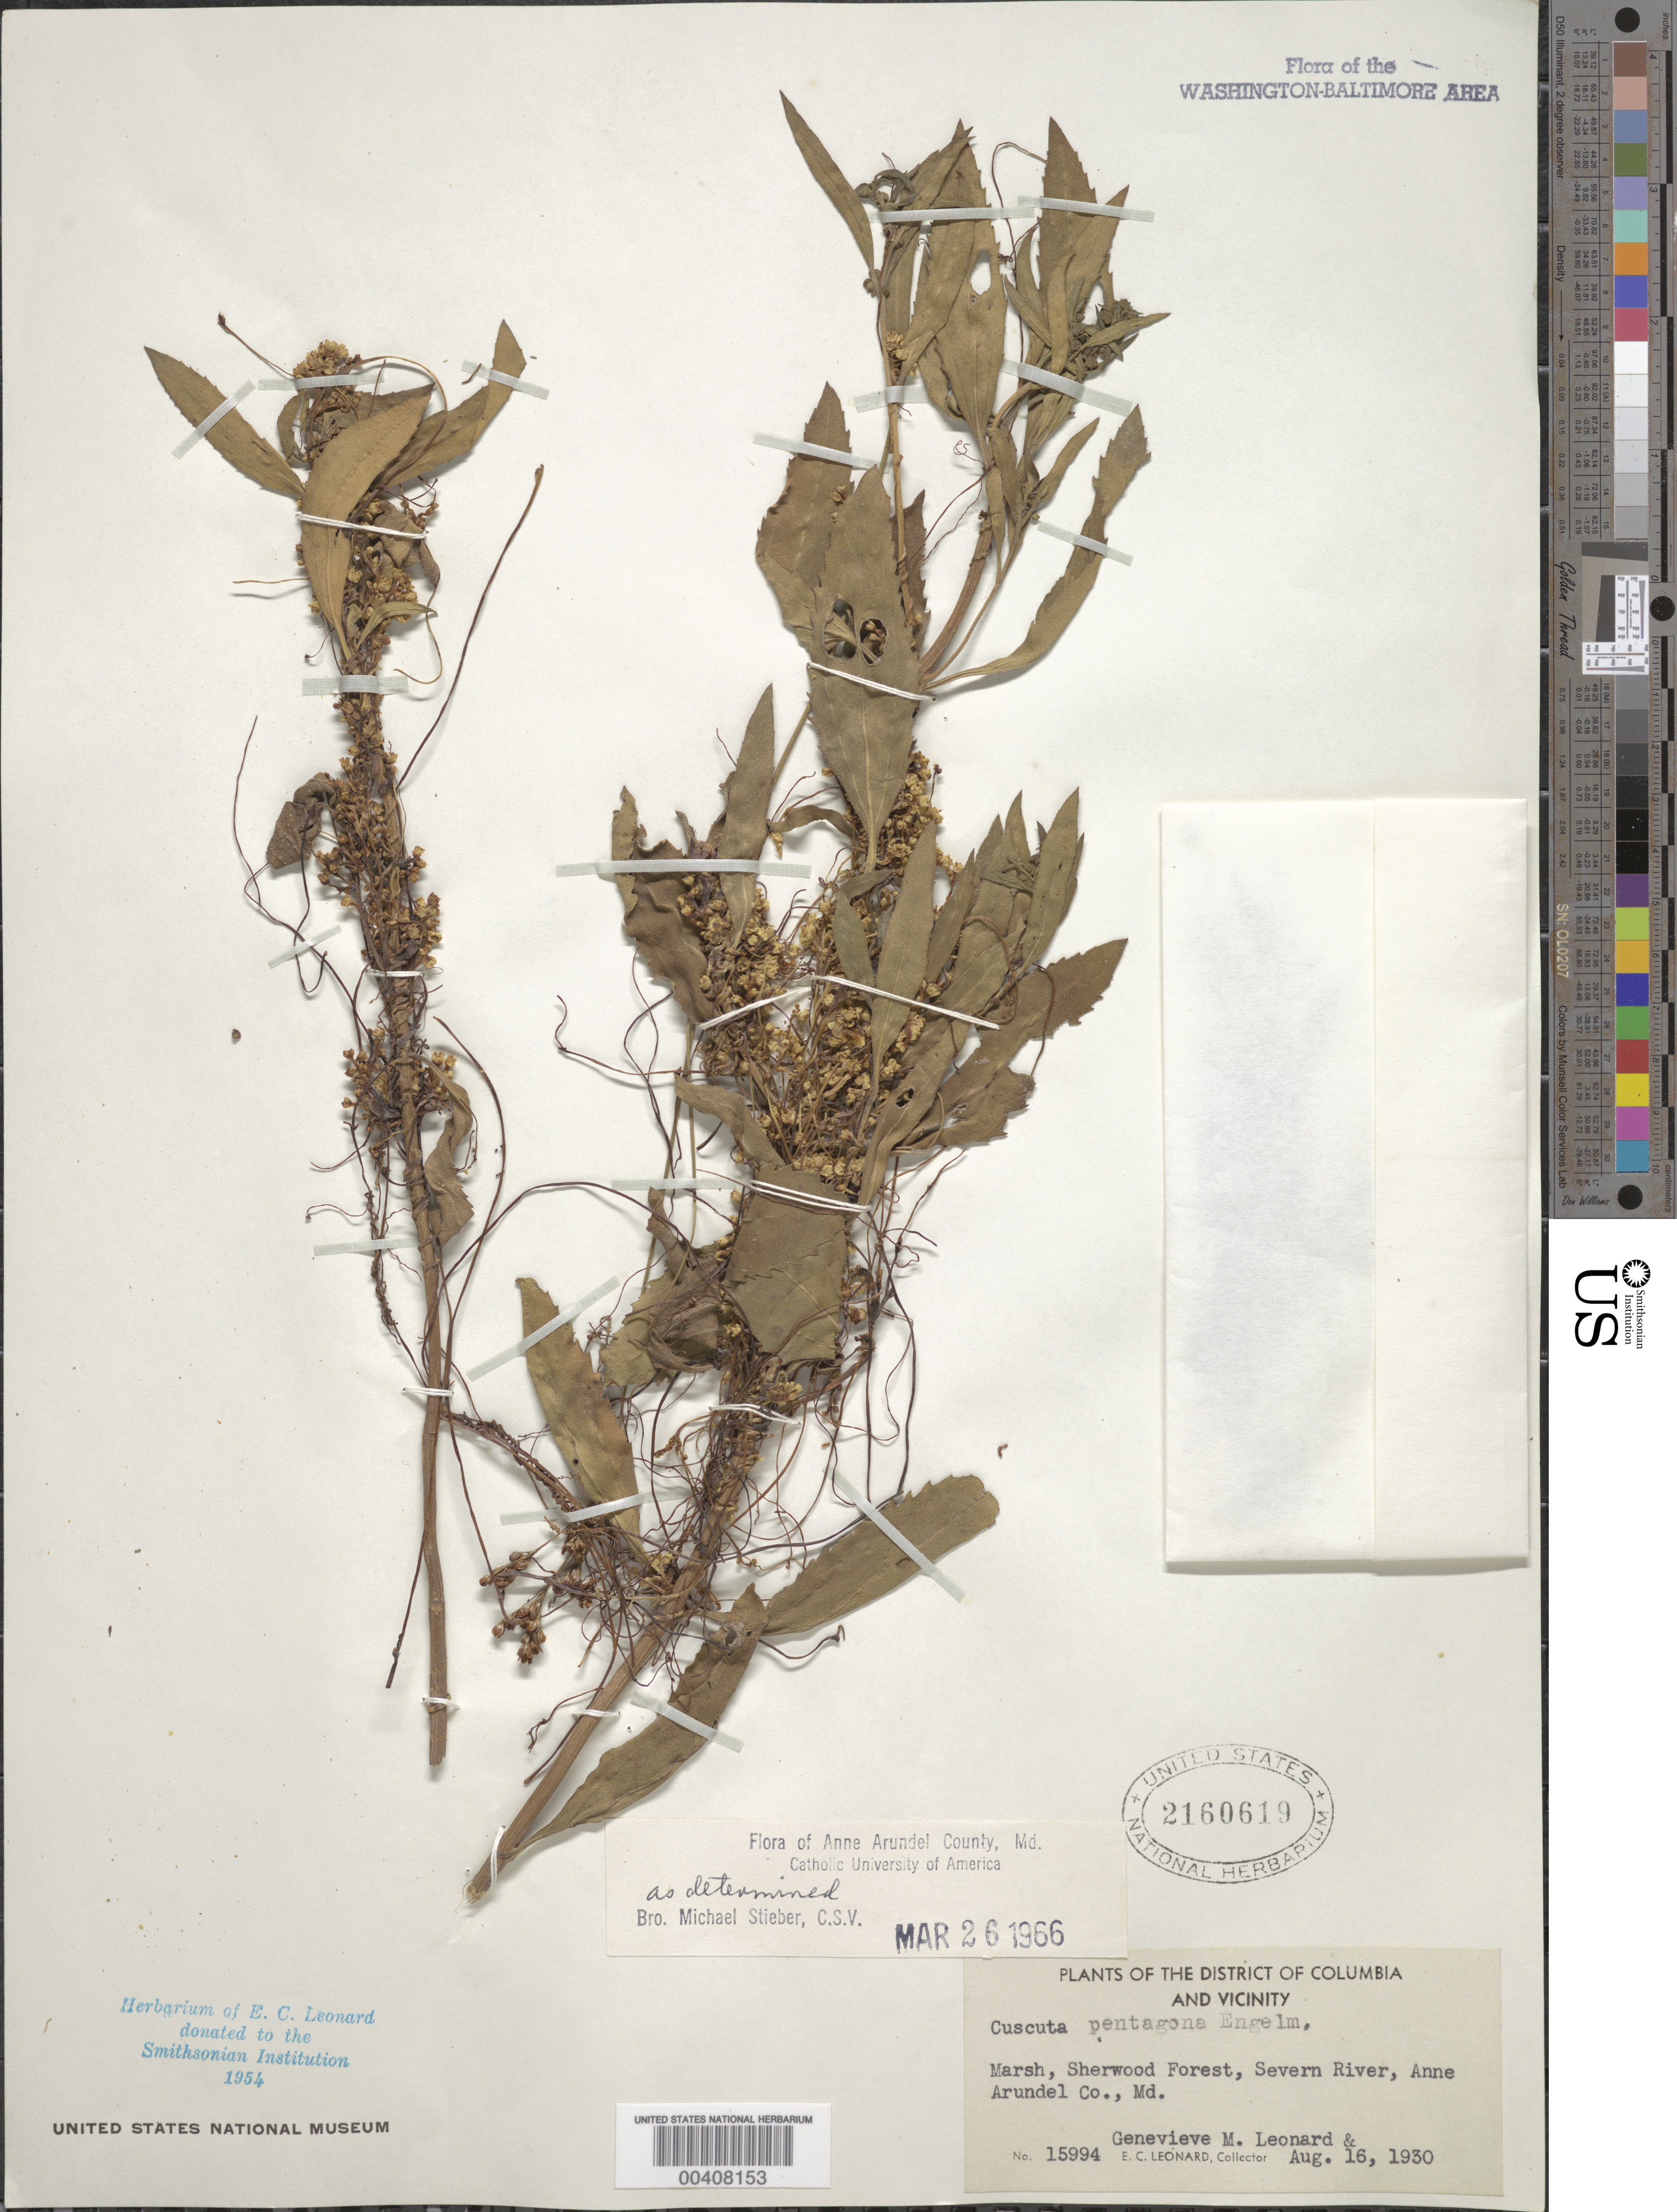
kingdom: Plantae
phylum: Tracheophyta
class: Magnoliopsida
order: Solanales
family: Convolvulaceae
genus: Cuscuta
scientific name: Cuscuta pentagona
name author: Engelm.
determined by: Stieber, Bro. M.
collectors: G. M. Leonard & E. C. Leonard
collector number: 15994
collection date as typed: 16 Aug 1930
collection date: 1930-08-16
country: United States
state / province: Maryland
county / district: Anne Arundel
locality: Sherwood Forest, Severn River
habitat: Marsh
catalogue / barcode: US 2160619